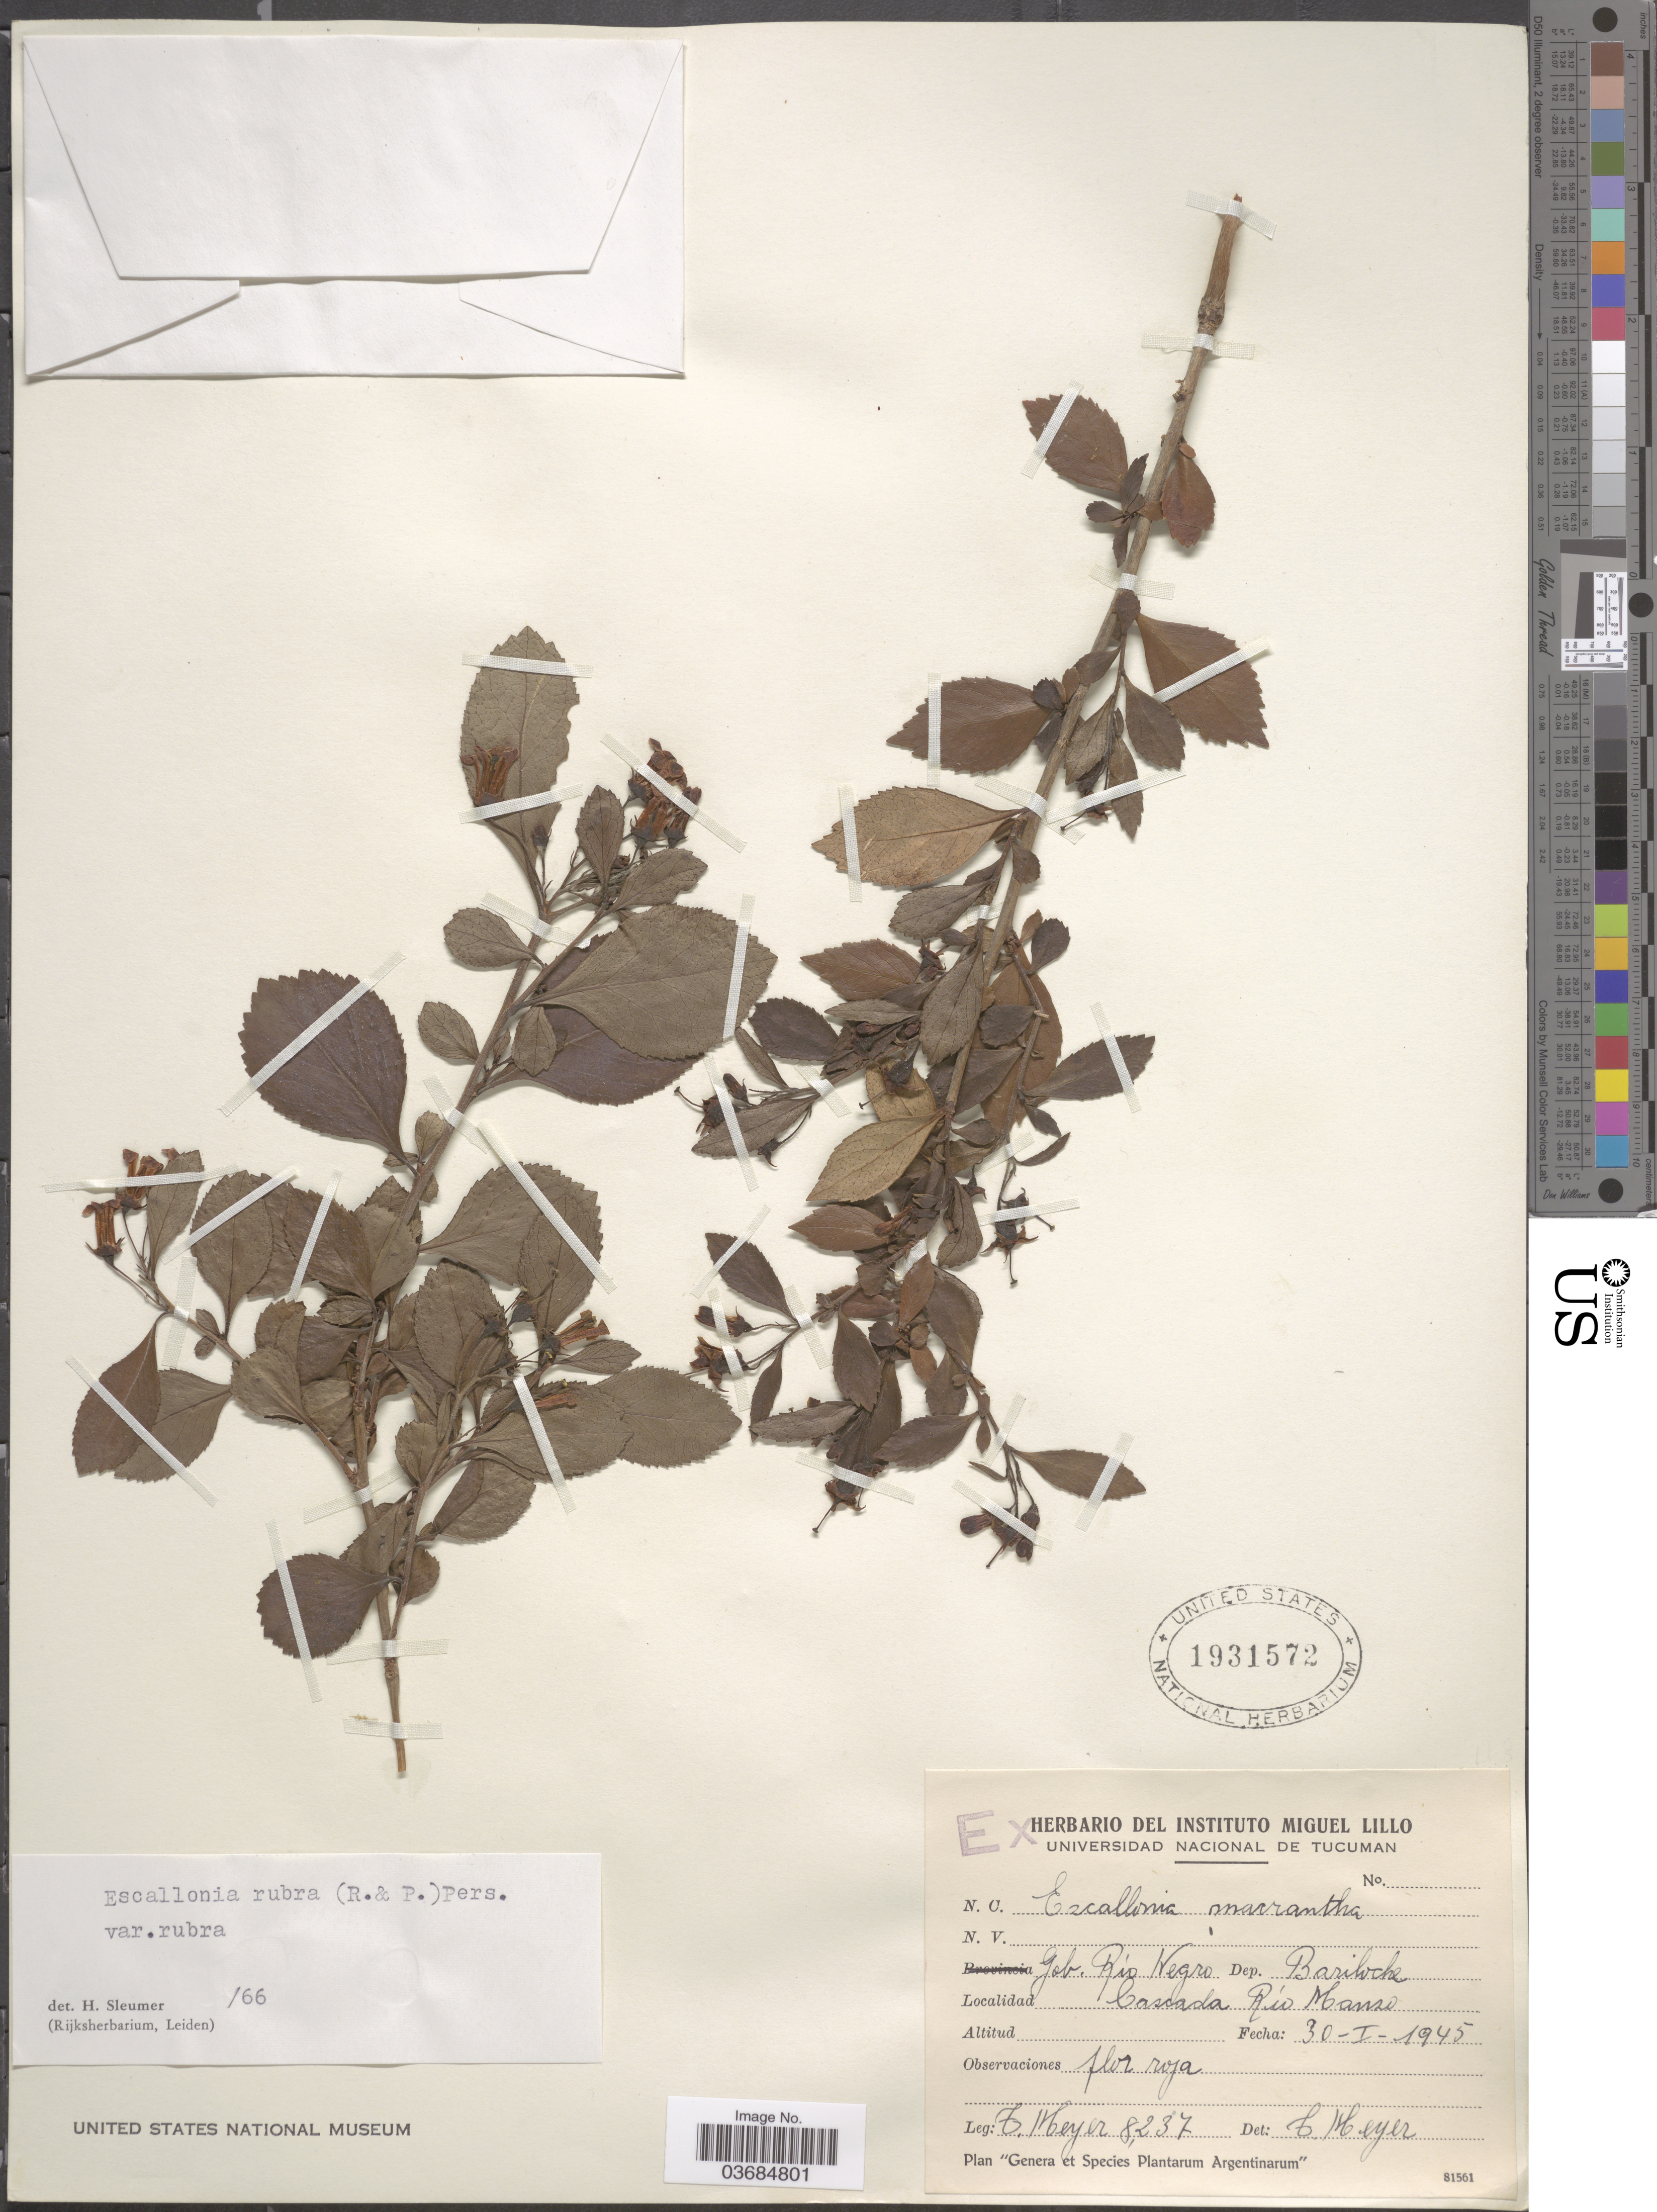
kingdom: Plantae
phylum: Tracheophyta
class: Magnoliopsida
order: Escalloniales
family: Escalloniaceae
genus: Escallonia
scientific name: Escallonia rubra var. rubra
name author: (Ruiz & Pav.) Pers.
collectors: T. Meyer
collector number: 8237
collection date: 1945-01-30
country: Argentina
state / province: Rio Negro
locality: Gob. Rio Negro. Dep. Bariloche. Cascada Río Manso.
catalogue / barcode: US 1931572